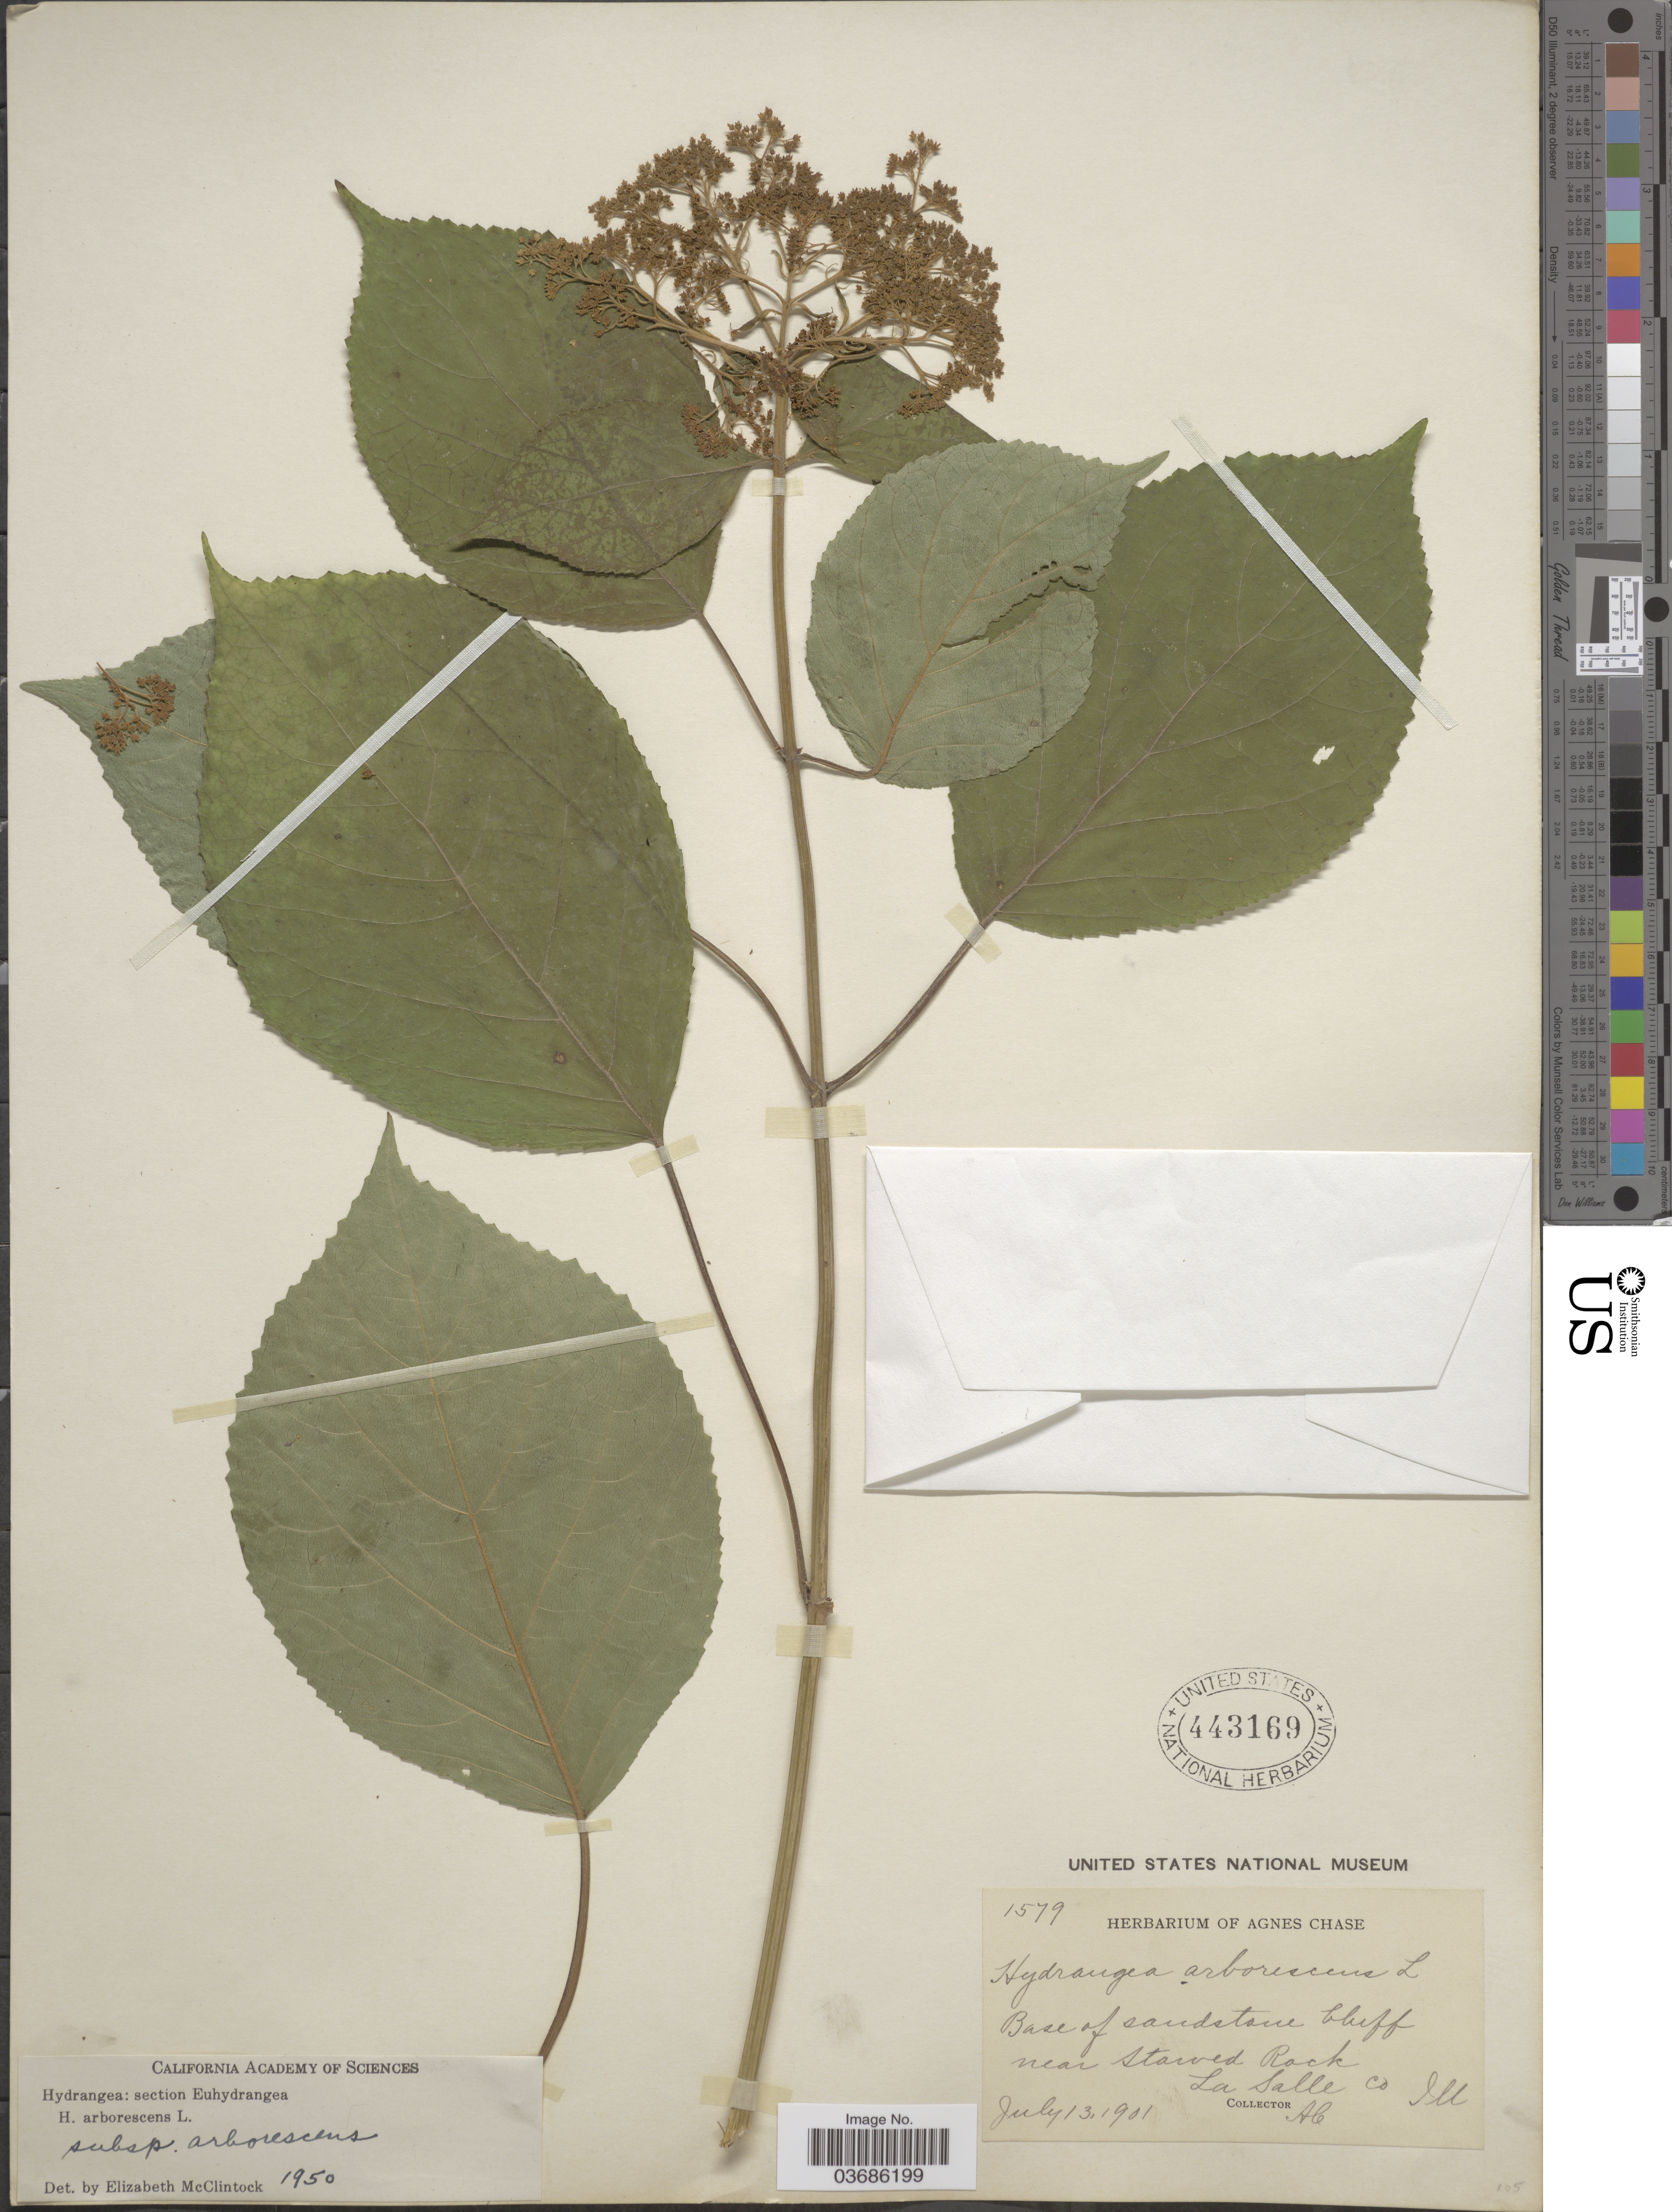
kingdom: Plantae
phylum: Tracheophyta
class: Magnoliopsida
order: Cornales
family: Hydrangeaceae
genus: Hydrangea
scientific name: Hydrangea arborescens subsp. arborescens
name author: L.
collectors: A. Chase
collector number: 1579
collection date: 1901-07-13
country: United States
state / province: Illinois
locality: Base of sandstone bluff near Starved Rock. La Salle Co.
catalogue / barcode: US 443169